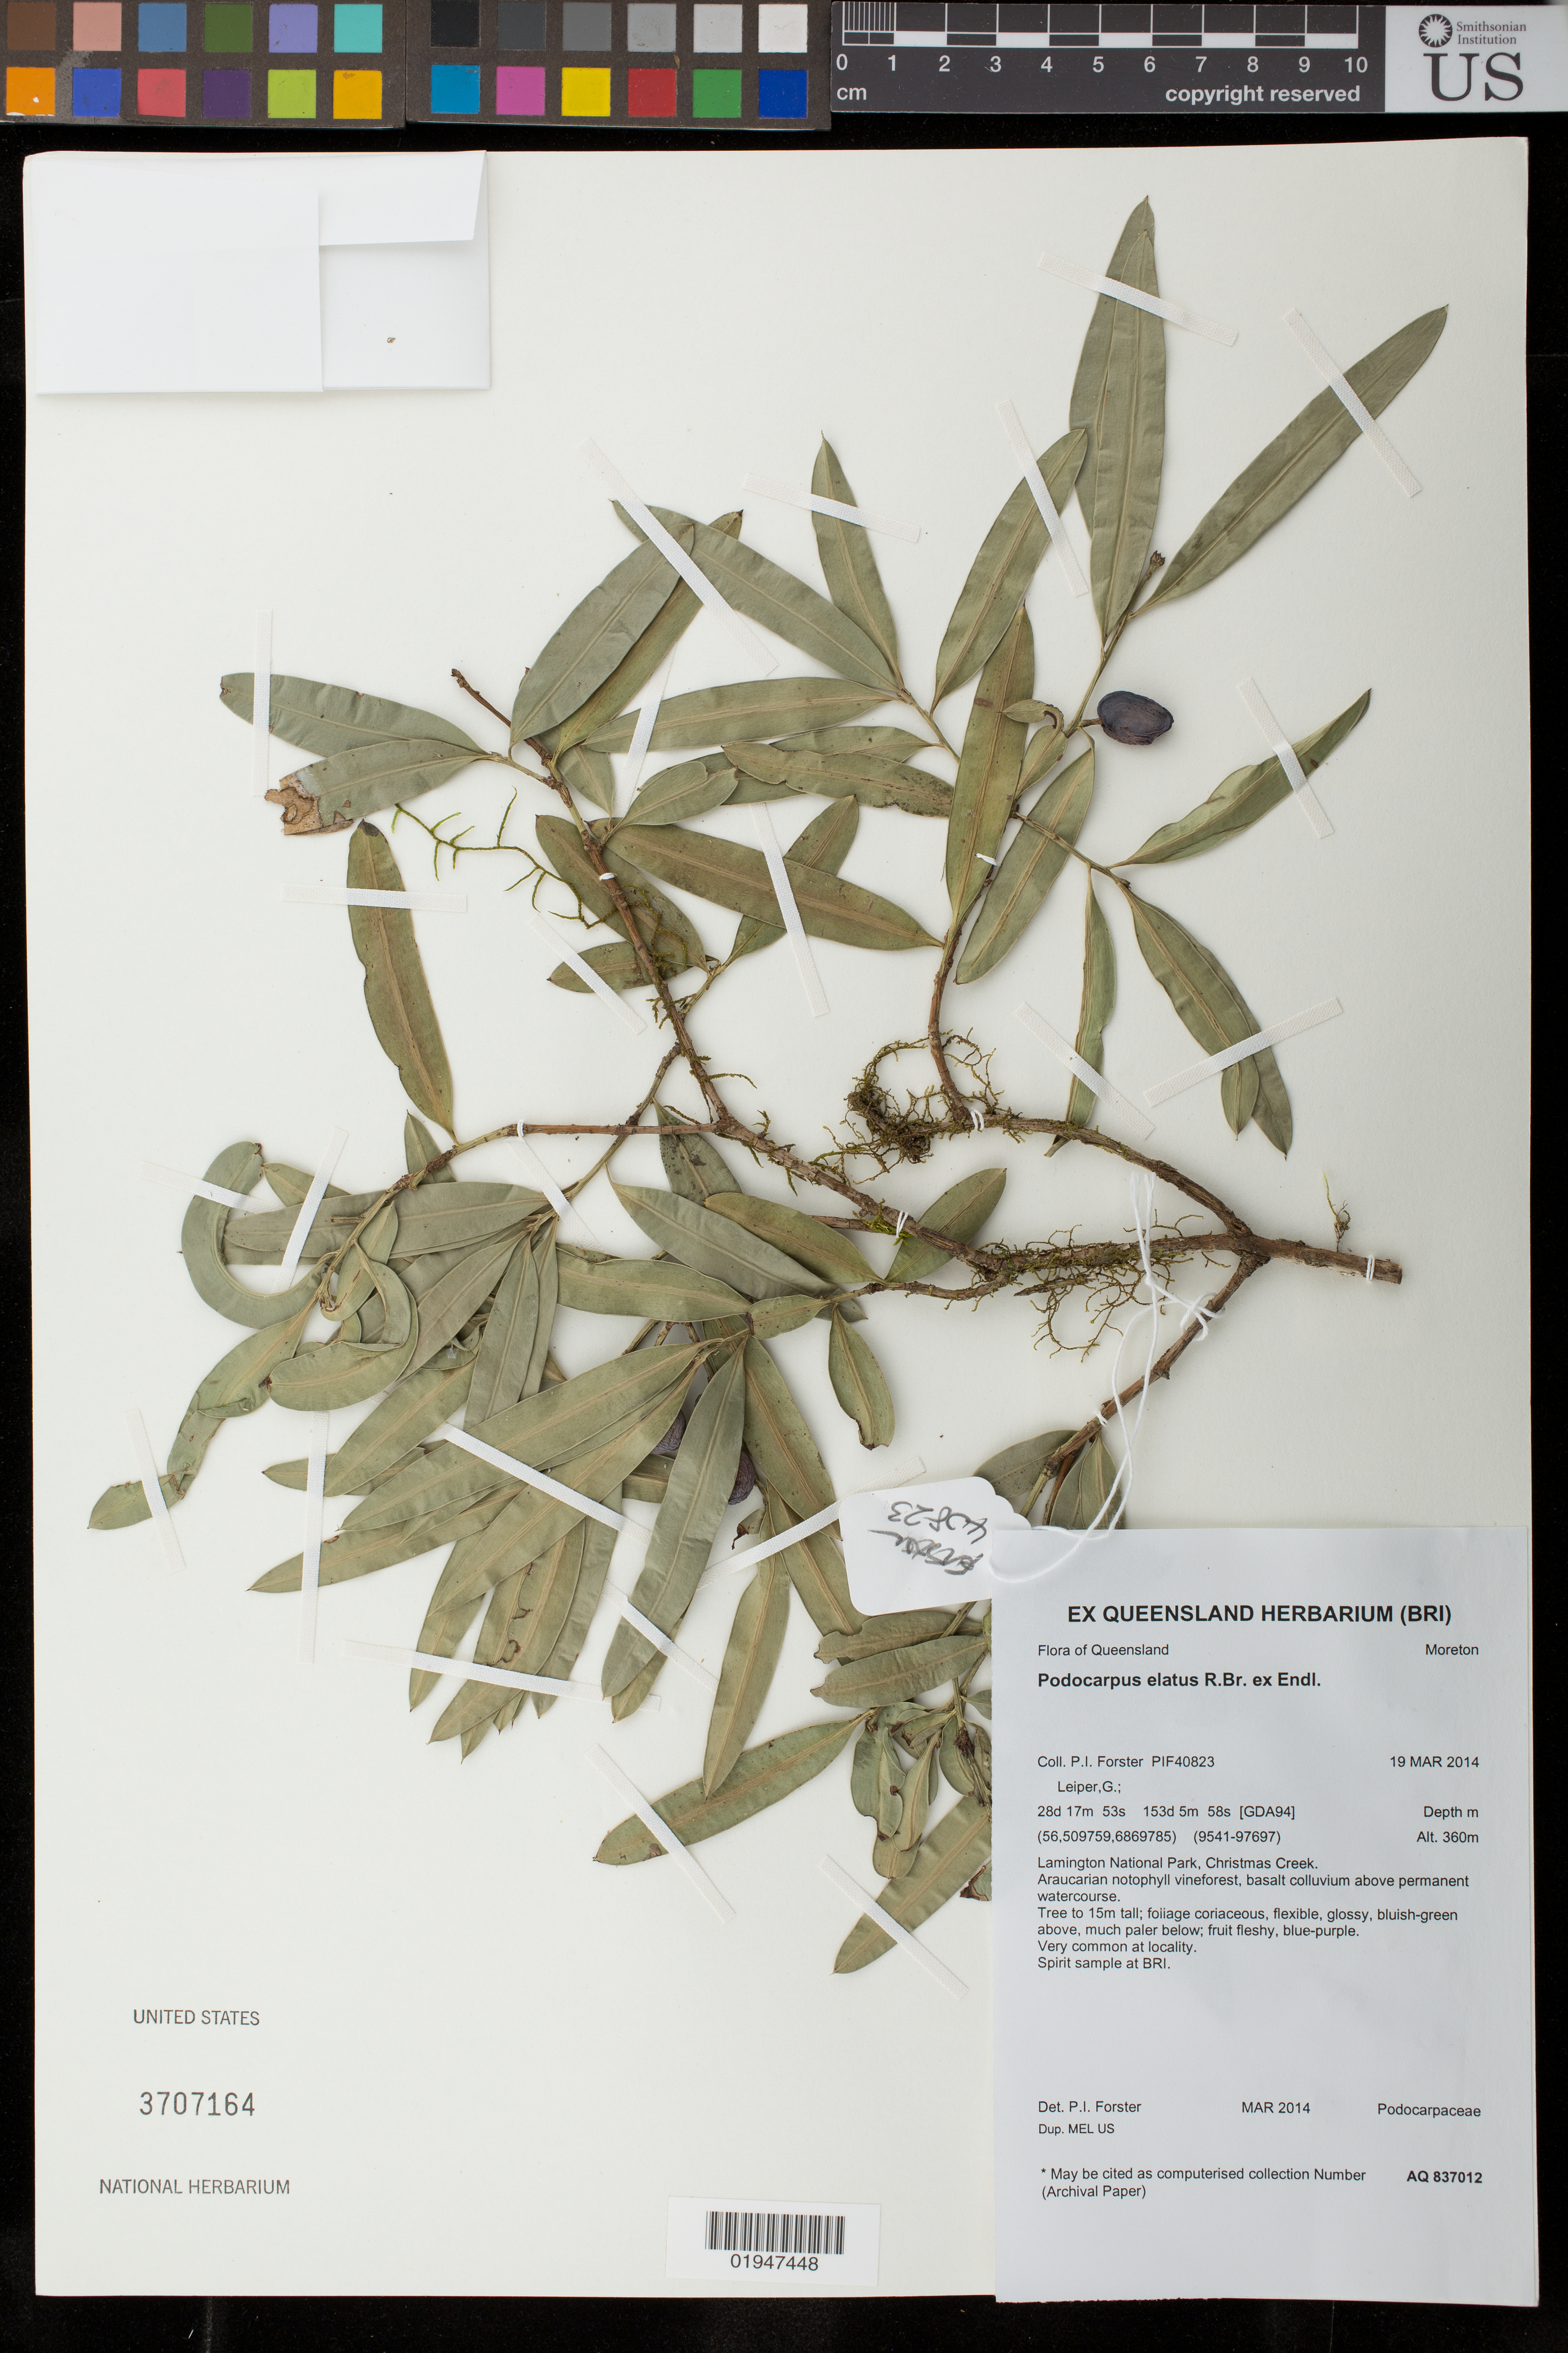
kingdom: Plantae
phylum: Tracheophyta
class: Pinopsida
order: Pinales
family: Podocarpaceae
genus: Podocarpus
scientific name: Podocarpus elatus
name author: R. Br. ex Endl.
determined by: Forster, Paul I.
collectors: P. I. Forster & G. Leiper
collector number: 40823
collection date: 2014-03-19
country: Australia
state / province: Queensland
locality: Lamington National Park, Christmas Creek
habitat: Araucarian notophyll vineforest, basalt colluvium above permanent watercourse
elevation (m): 360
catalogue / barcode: US 3707164